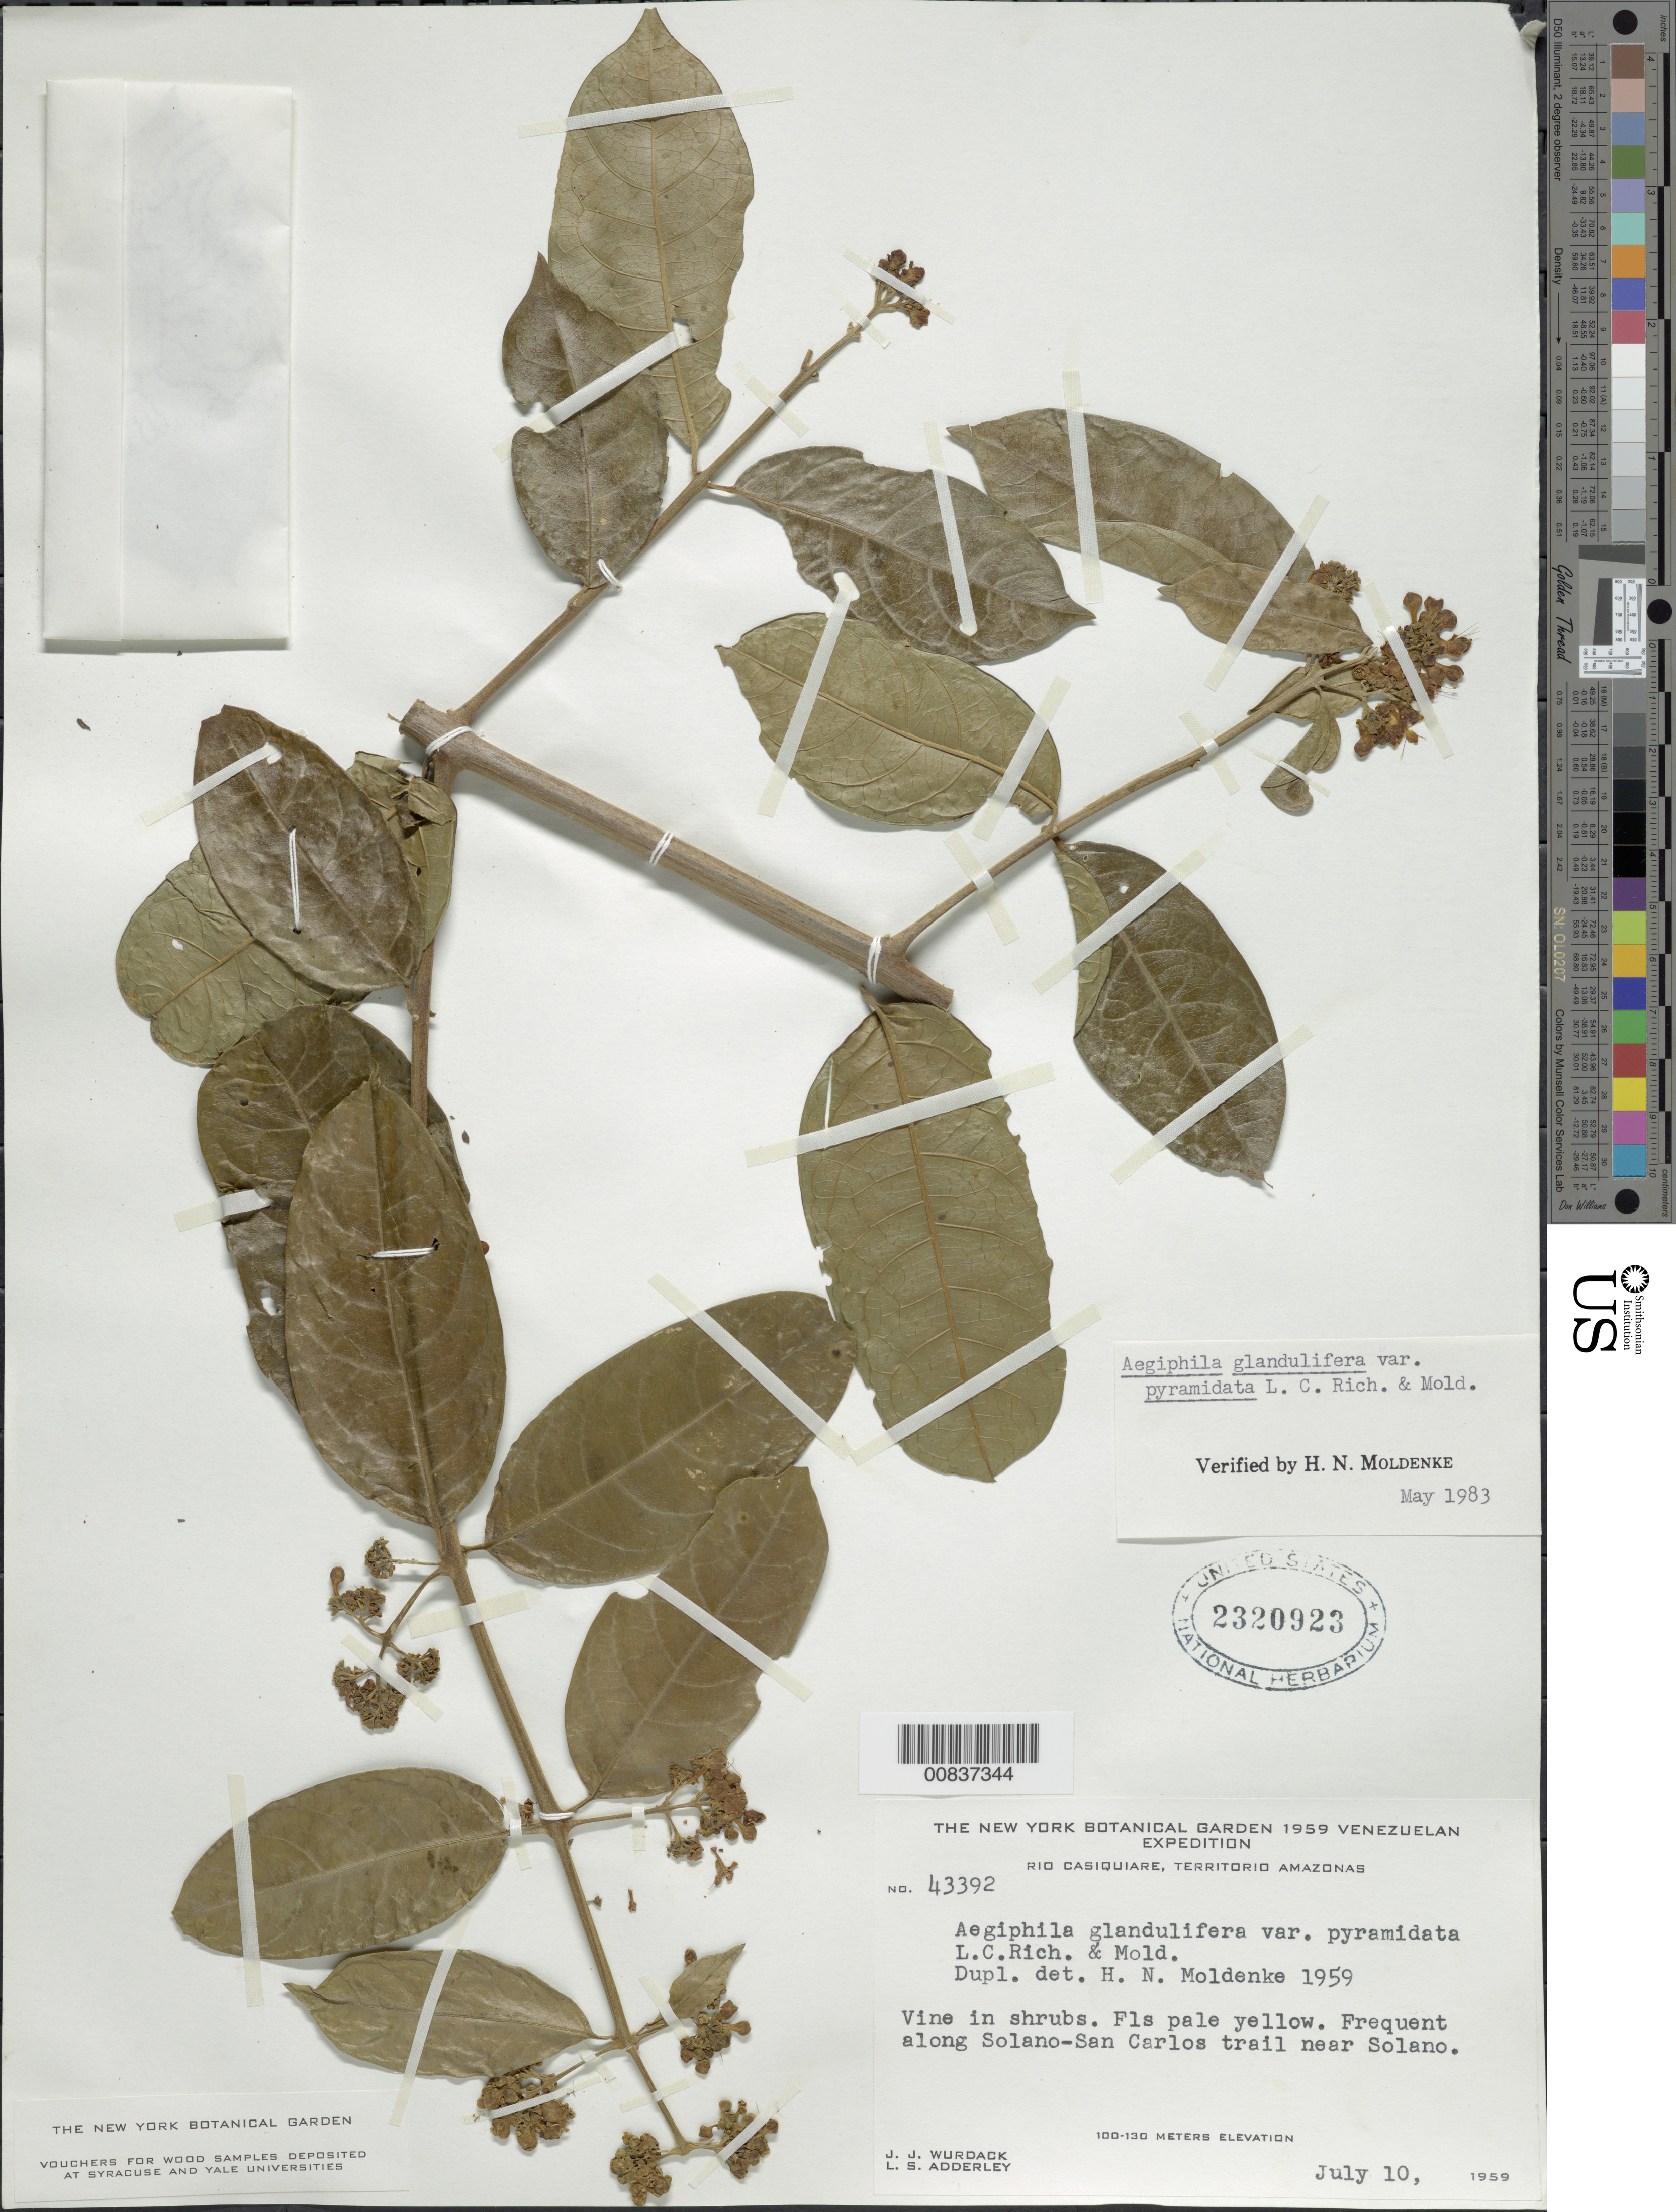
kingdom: Plantae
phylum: Tracheophyta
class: Magnoliopsida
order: Lamiales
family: Lamiaceae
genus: Aegiphila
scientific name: Aegiphila glandulifera var. pyramidata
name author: Moldenke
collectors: J. J. Wurdack & L. S. Adderley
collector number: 43392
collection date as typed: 10-Jul-59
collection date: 1959-07-10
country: Venezuela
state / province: Amazonas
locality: Solano-San Carlos trail near Solano, Río Casiquiare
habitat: In shrubs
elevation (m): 100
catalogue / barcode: US 2320923